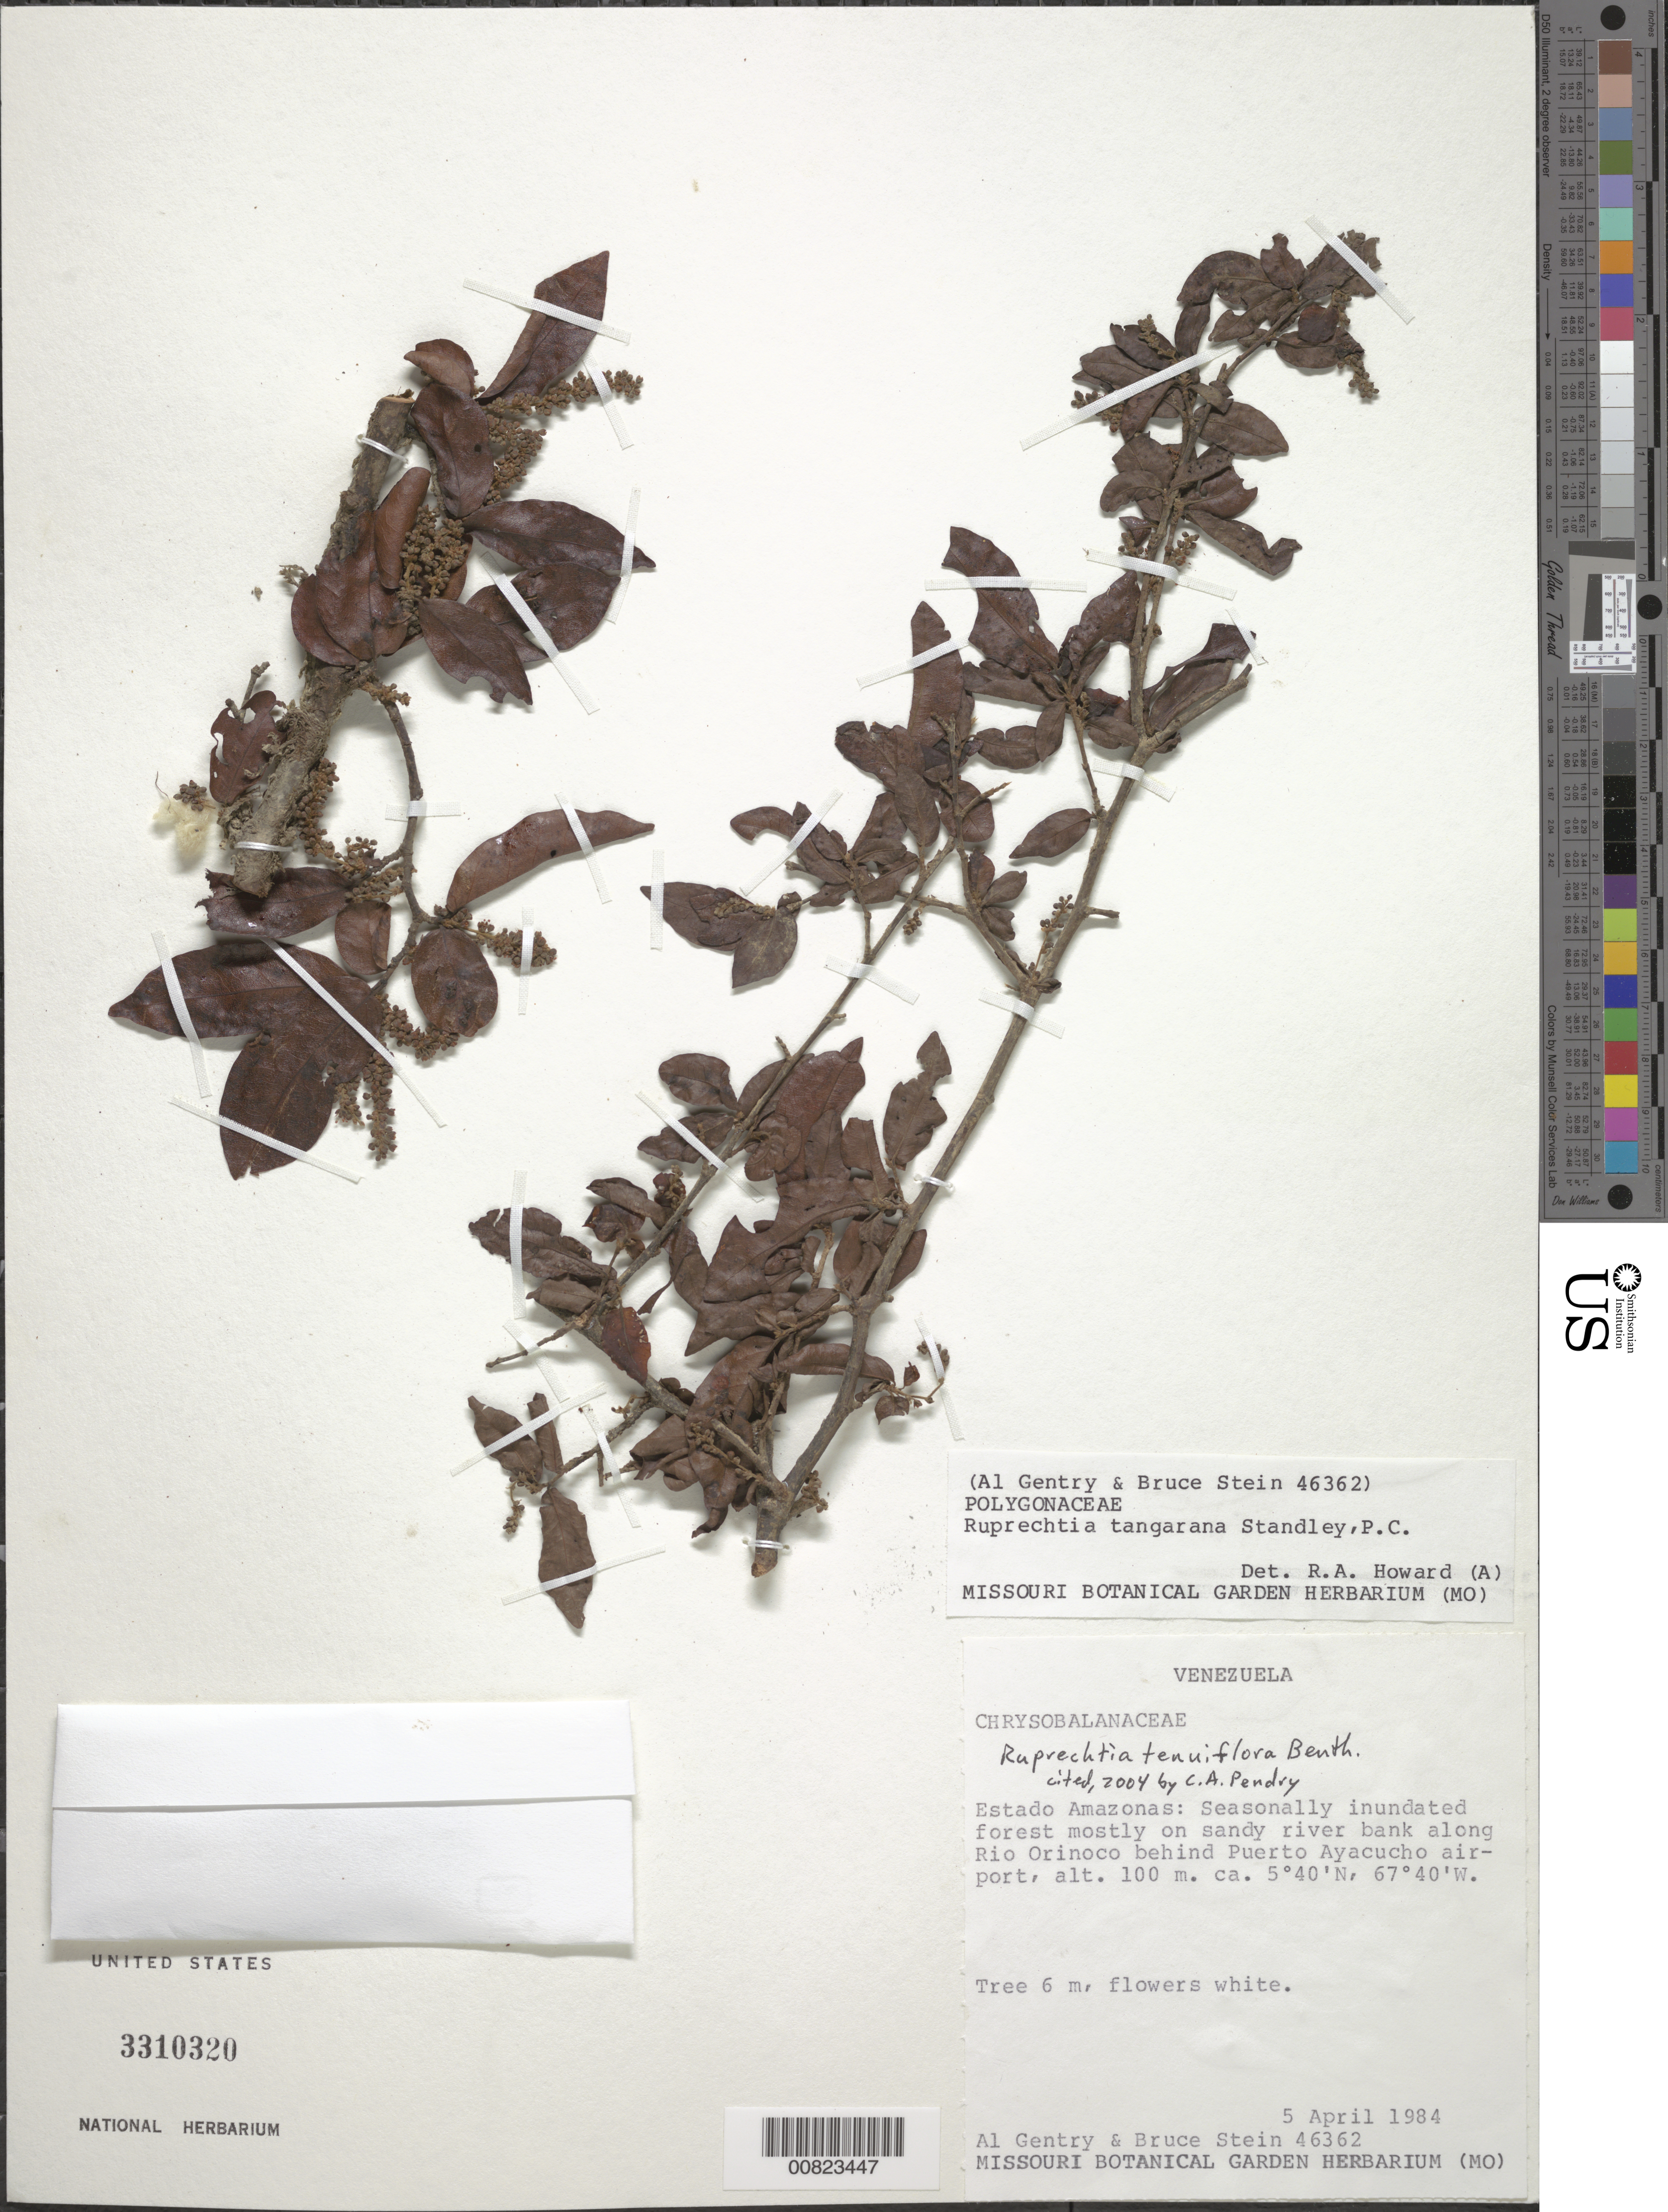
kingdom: Plantae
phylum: Tracheophyta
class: Magnoliopsida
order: Caryophyllales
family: Polygonaceae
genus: Ruprechtia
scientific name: Ruprechtia tenuiflora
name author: Benth.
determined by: Howard, R. A.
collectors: A. H. Gentry & B. Stein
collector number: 46362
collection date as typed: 5-Apr-84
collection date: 1984-04-05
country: Venezuela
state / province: Amazonas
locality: Río Orinoco, behind Puerto Ayacucho airport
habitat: Seasonally inundated forest mostly on sandy river bank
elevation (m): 100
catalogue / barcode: US 3310320